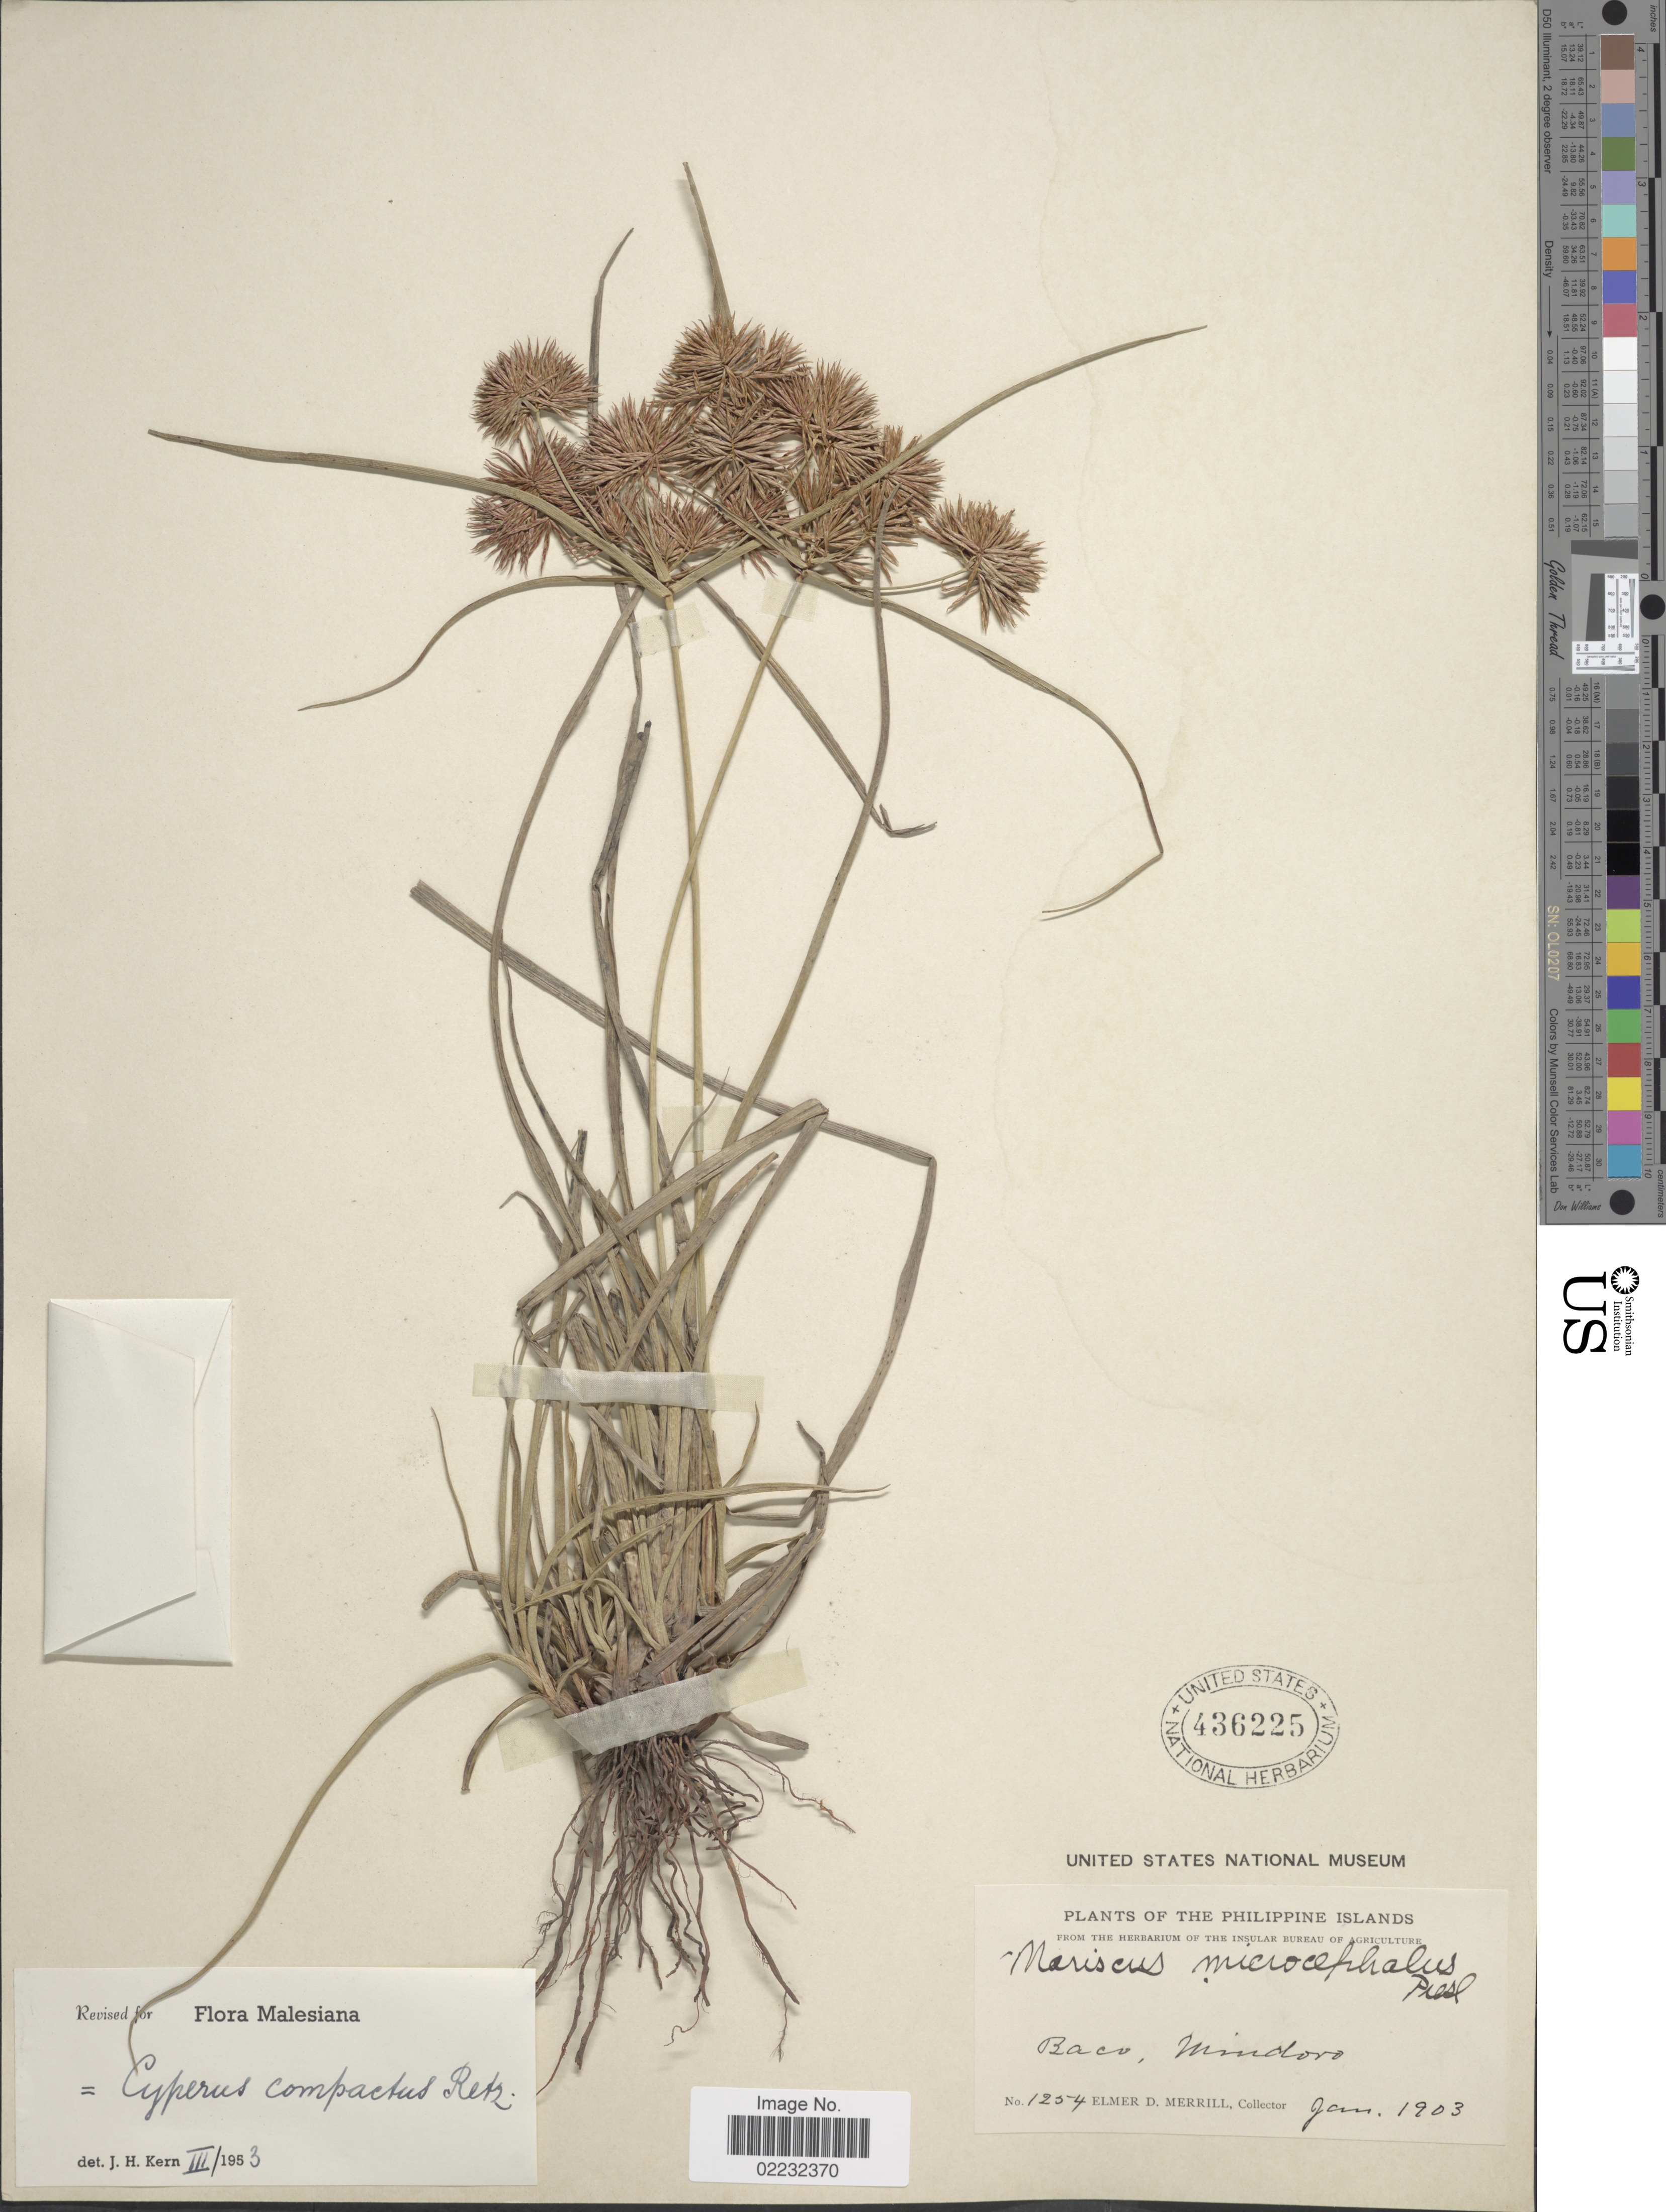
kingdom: Plantae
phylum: Tracheophyta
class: Liliopsida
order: Poales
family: Cyperaceae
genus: Cyperus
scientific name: Cyperus compactus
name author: Retz.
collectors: E. D. Merrill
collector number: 1254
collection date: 1903-01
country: Philippines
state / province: Mimaropa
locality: Baco, Mindoro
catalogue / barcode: US 436225